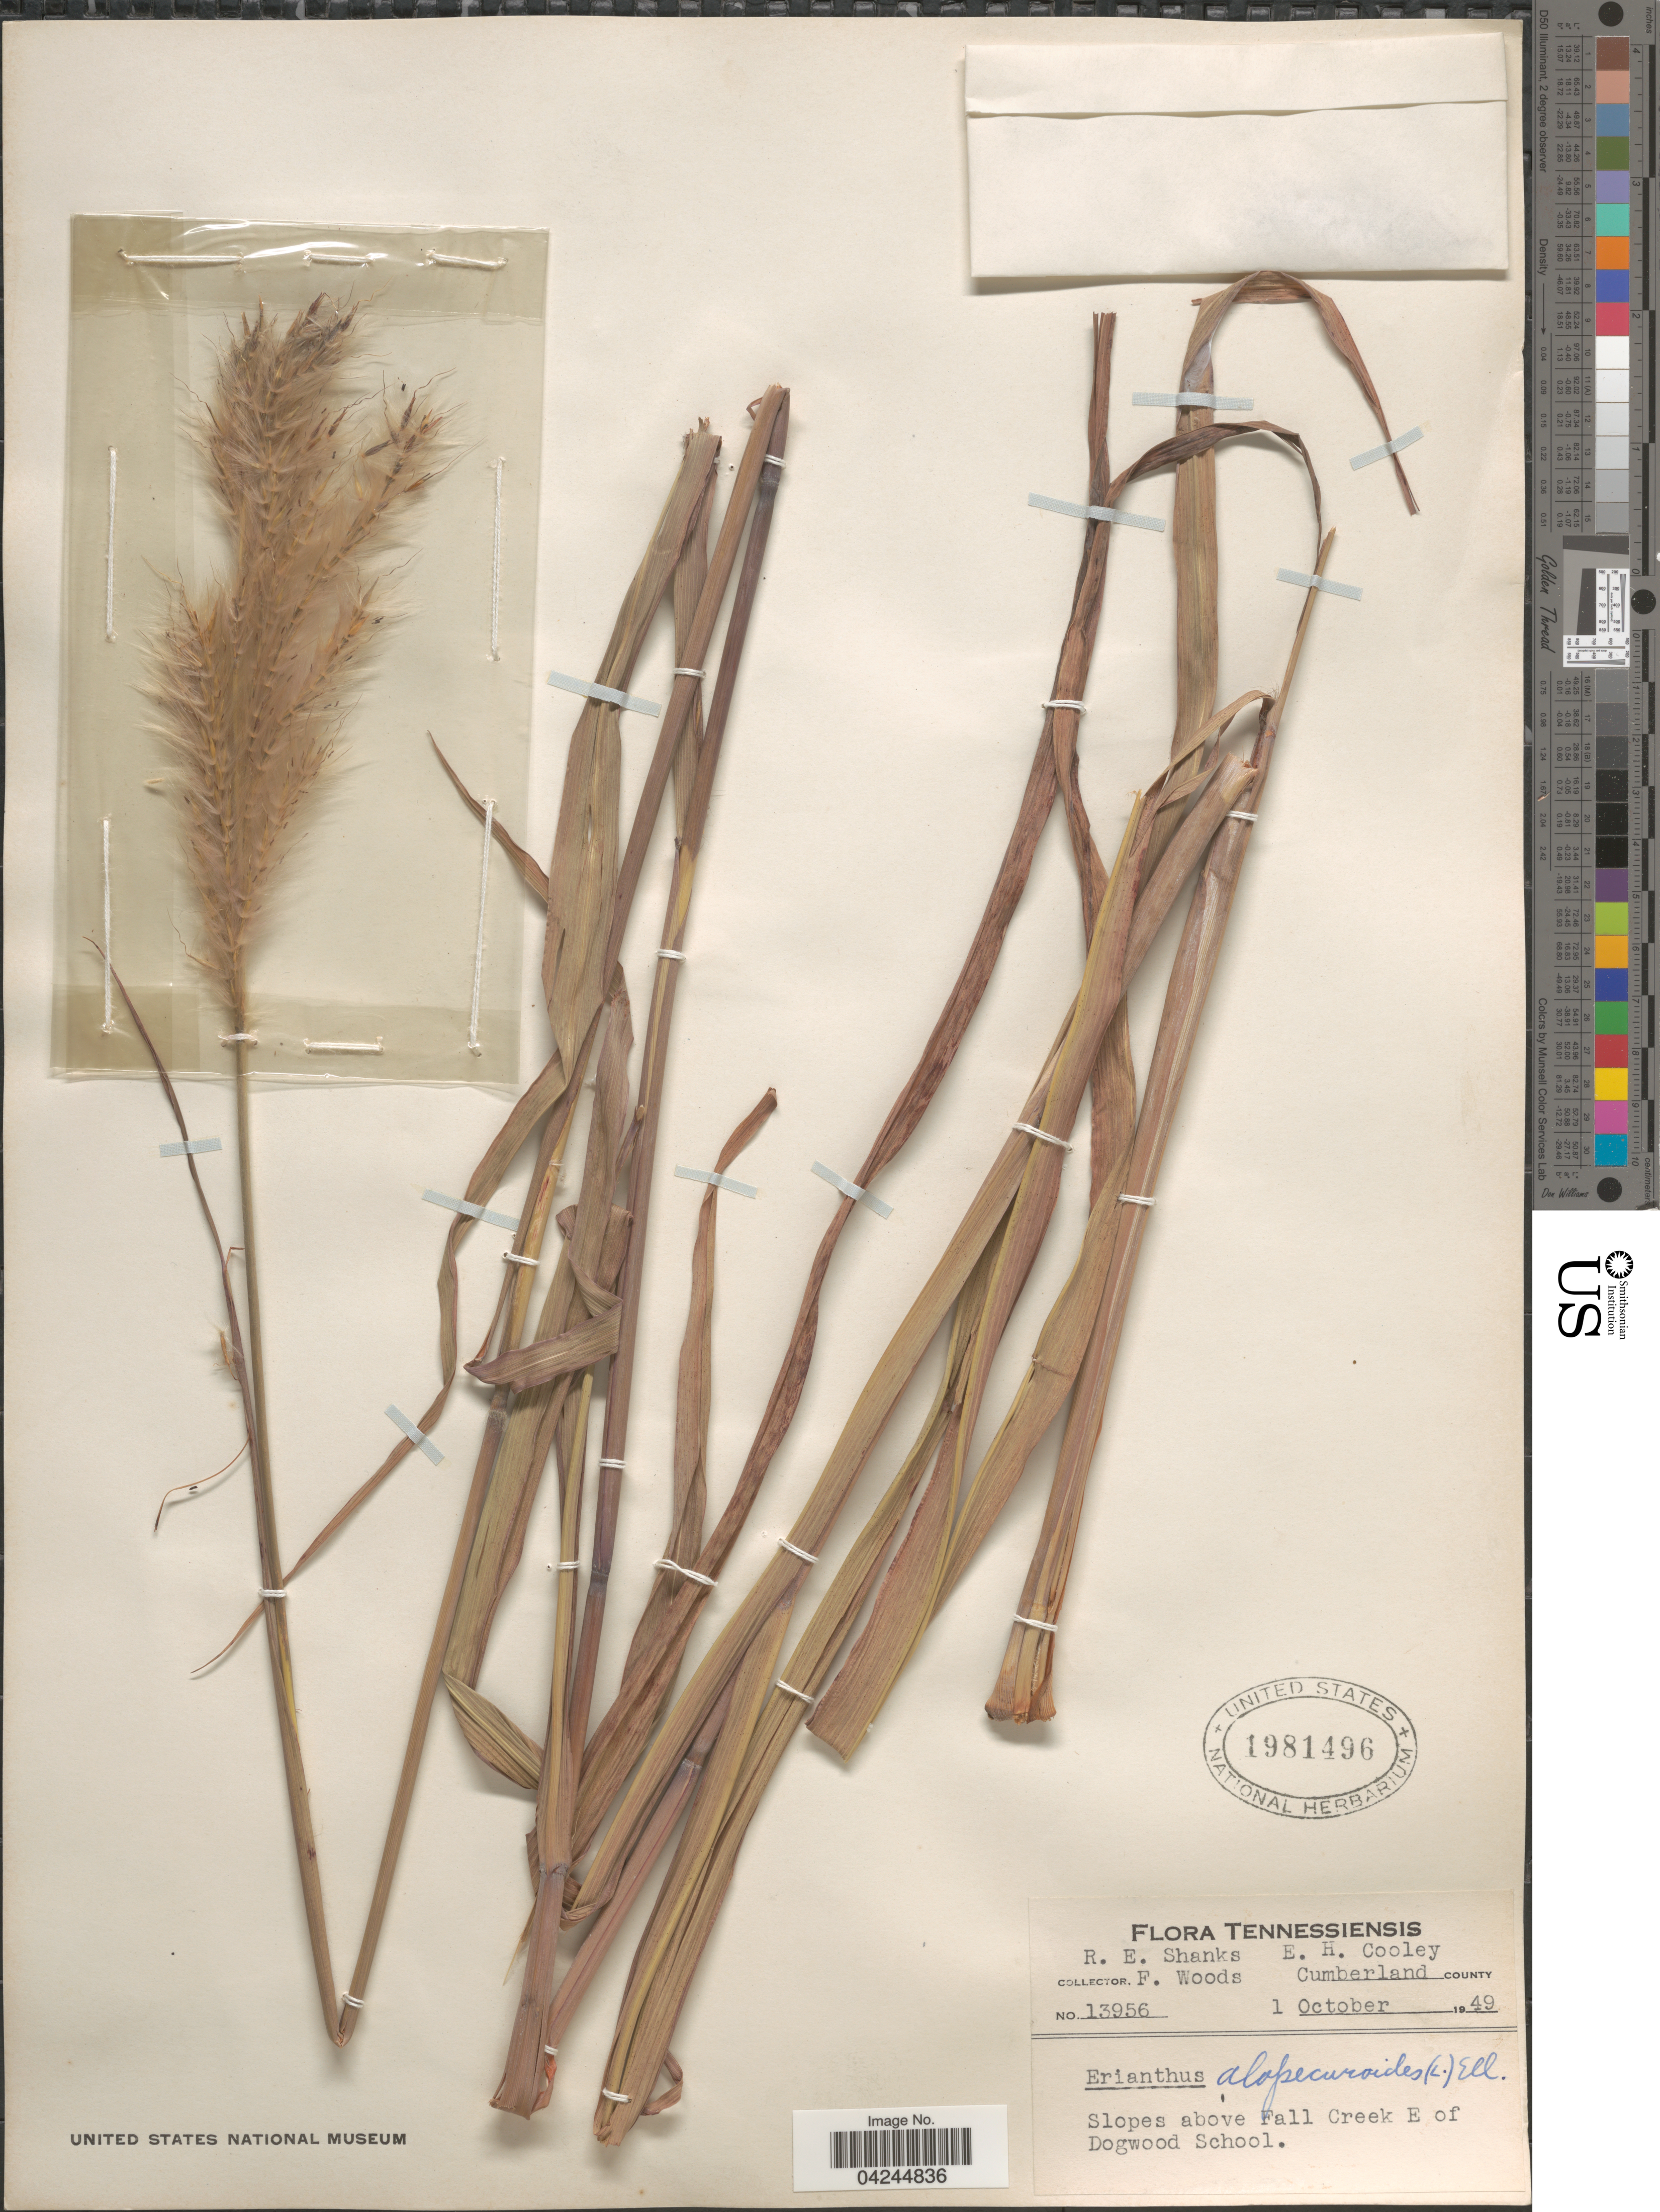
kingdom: Plantae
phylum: Tracheophyta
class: Liliopsida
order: Poales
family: Poaceae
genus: Erianthus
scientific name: Erianthus alopecuroides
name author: Elliott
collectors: R. Shanks, E. H. Cooley & F. Woods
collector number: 13956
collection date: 1949-10-01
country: United States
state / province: Tennessee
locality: Slopes above Fall Creek E of Dogwood School.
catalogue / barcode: US 1981496